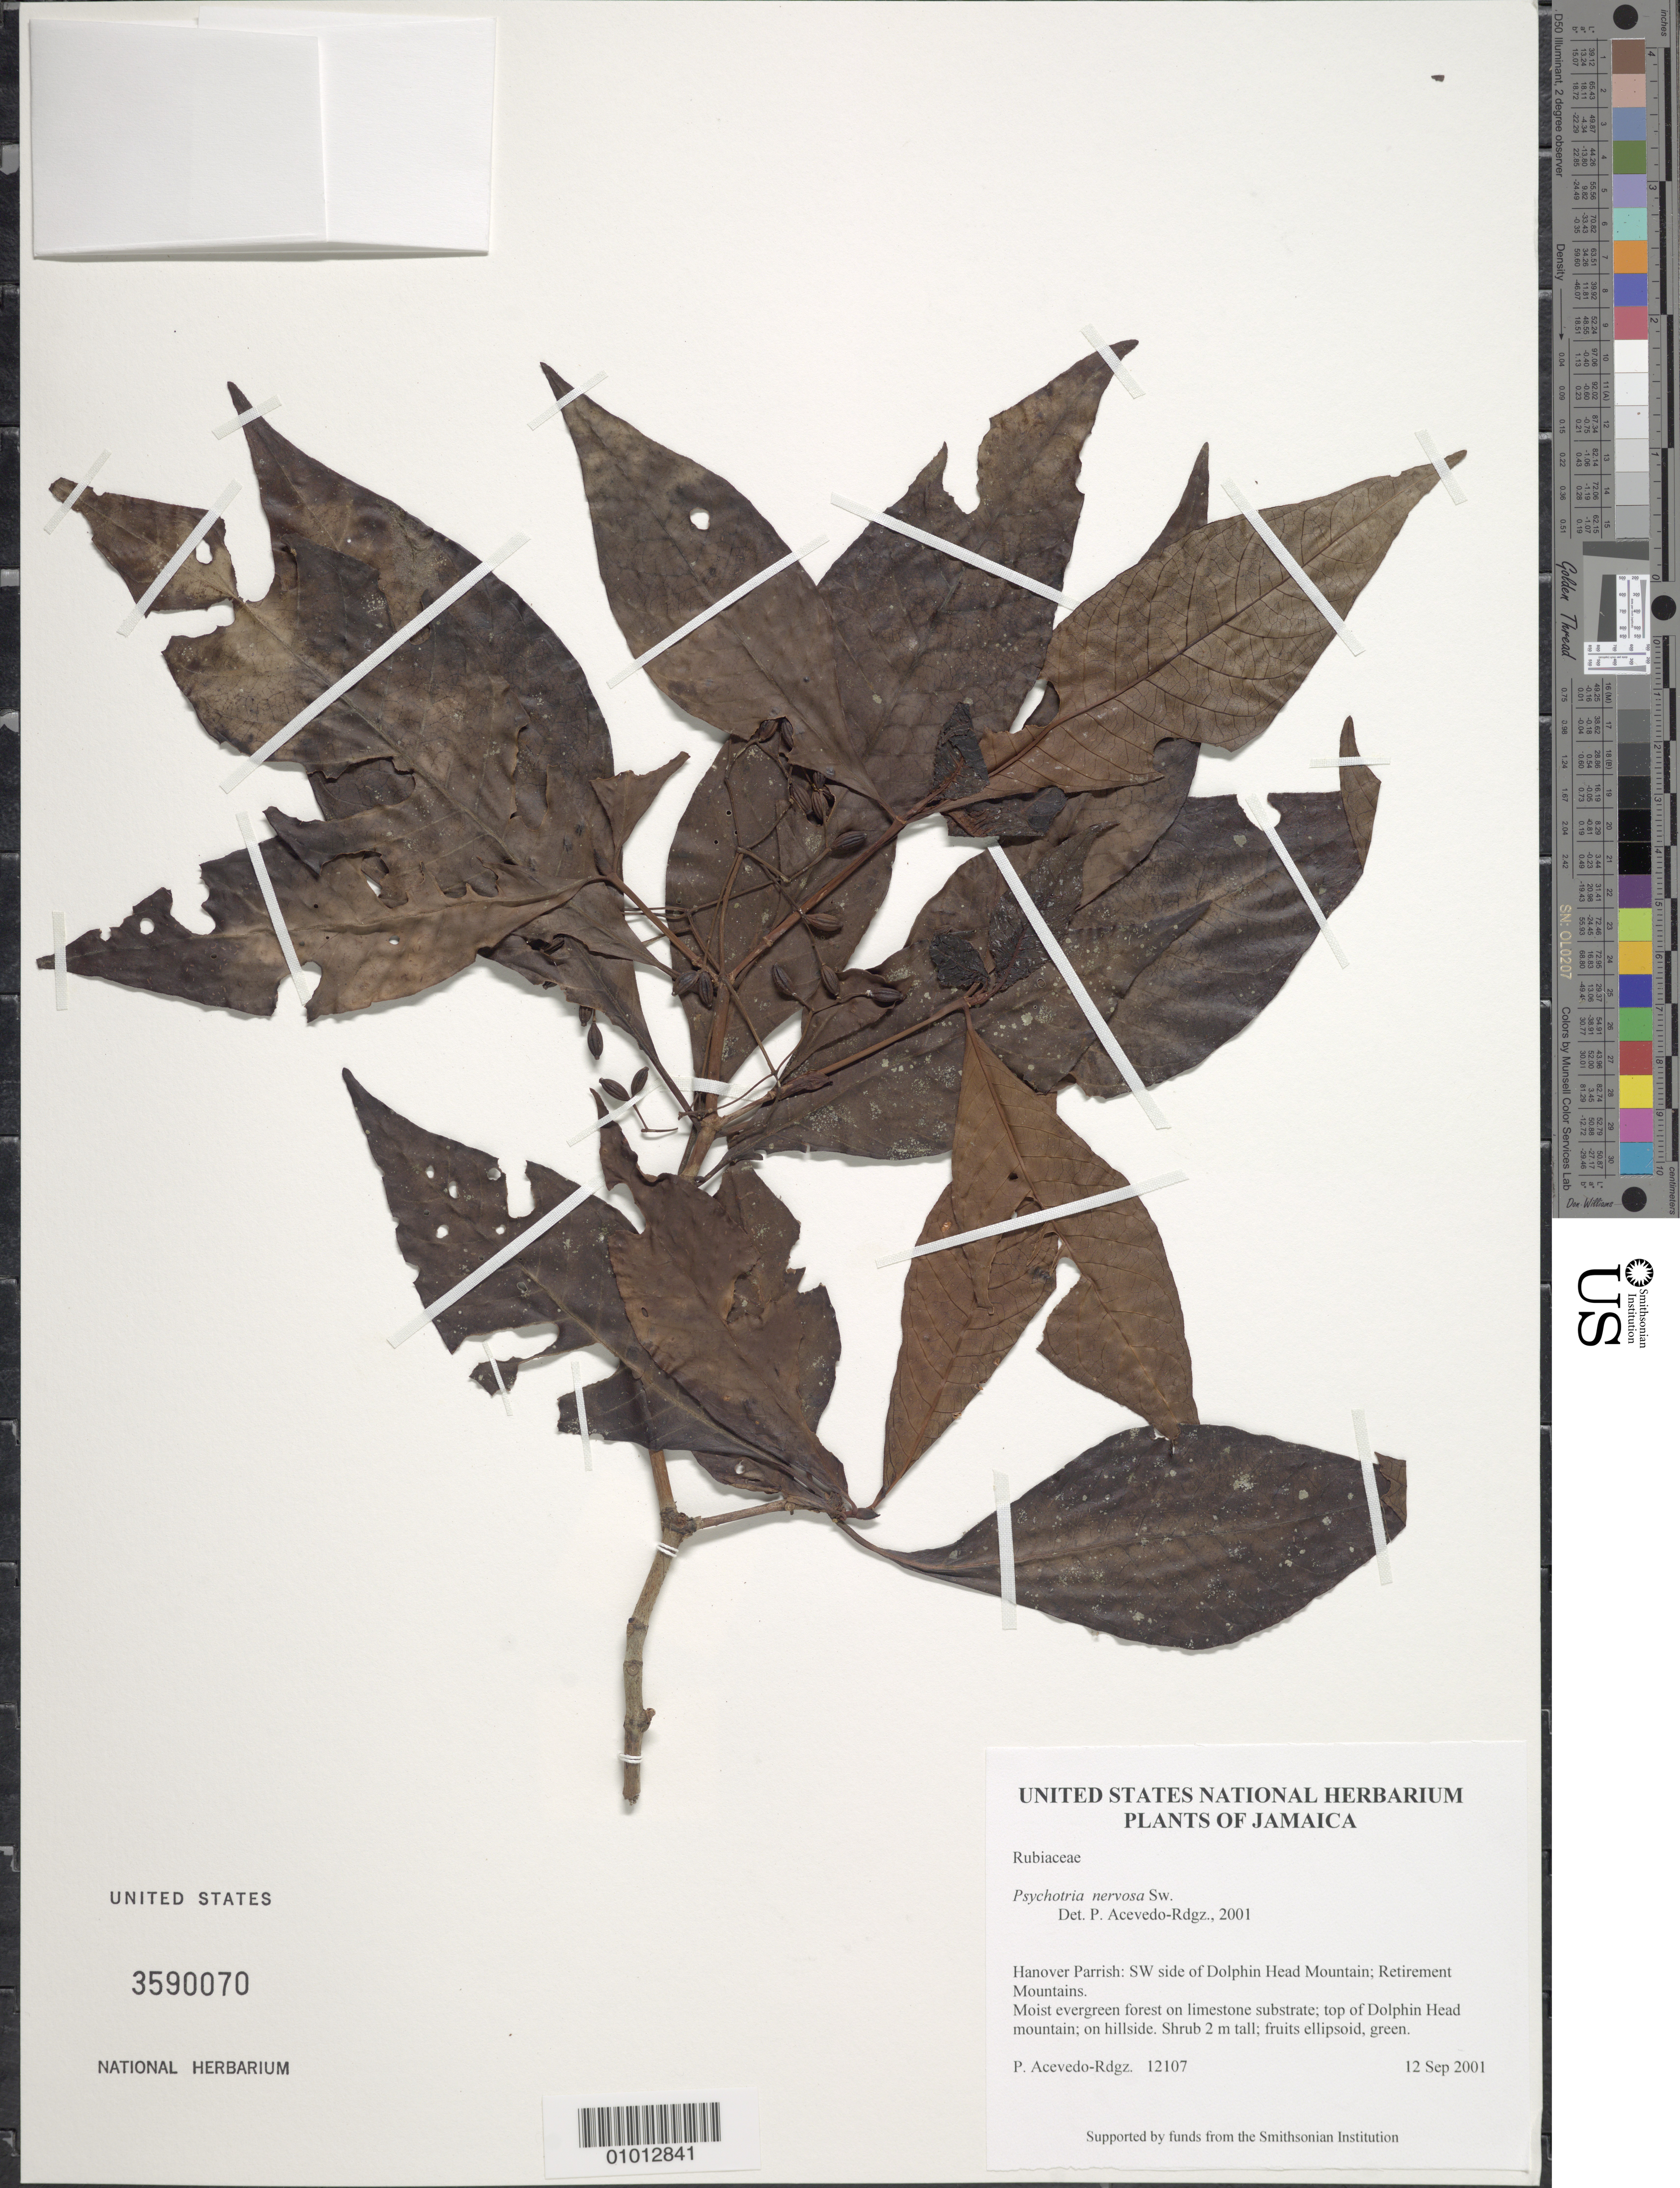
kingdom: Plantae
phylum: Tracheophyta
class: Magnoliopsida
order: Gentianales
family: Rubiaceae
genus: Psychotria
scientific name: Psychotria nervosa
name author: Sw.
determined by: Acevedo-Rodríguez, P., (BOT), Smithsonian Institution - National Museum of Natural History (UNITED STATES)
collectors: P. Acevedo-Rodr.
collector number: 12107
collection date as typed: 12 Sep 2001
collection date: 2001-09-12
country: Jamaica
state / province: Hanover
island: Jamaica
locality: Hanover Parrish: SW side of Dolphin Head Mountain; Retirement Mountains.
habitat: Moist evergreen forest on limestone substrate; top of Dolphin Head mountain; on hillside.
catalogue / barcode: US 3590070